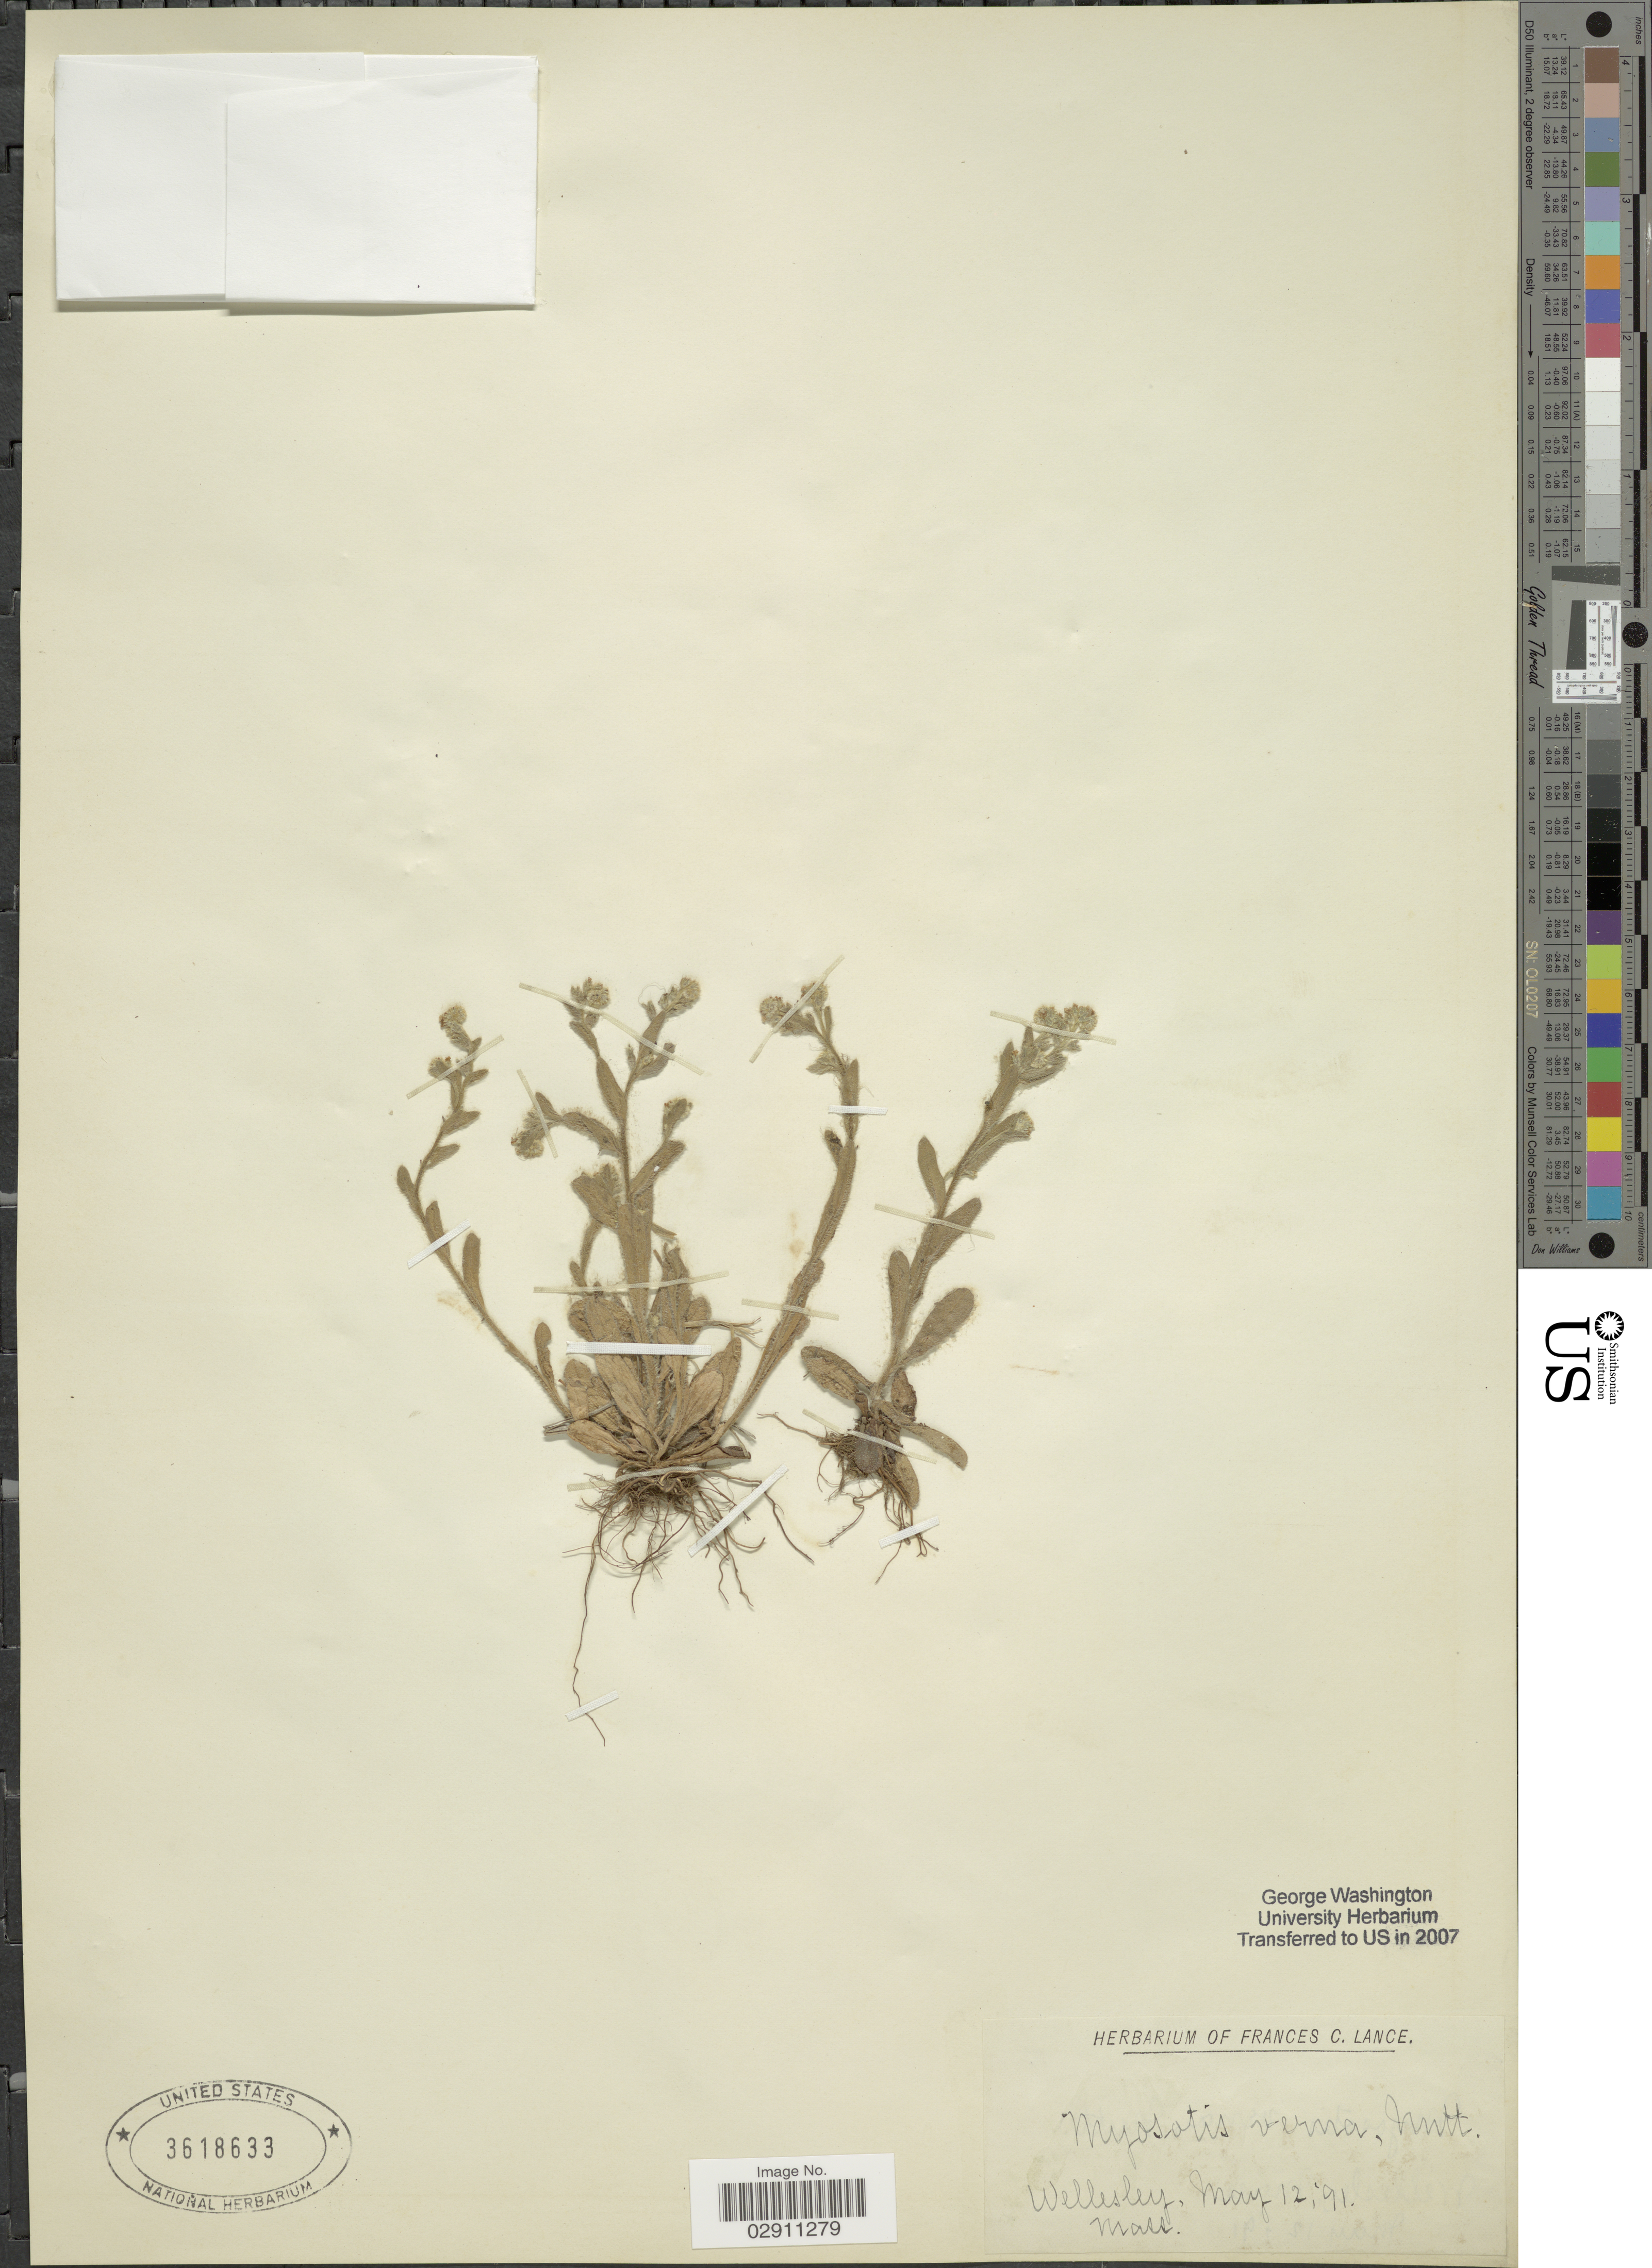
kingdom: Plantae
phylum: Tracheophyta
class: Magnoliopsida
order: Boraginales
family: Boraginaceae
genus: Myosotis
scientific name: Myosotis verna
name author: Nutt.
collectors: ex herb. Frances C. Lance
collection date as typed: Transcribed d/m/y: 12/5/91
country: United States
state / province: Massachusetts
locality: Wellesley.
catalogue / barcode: US 3618633